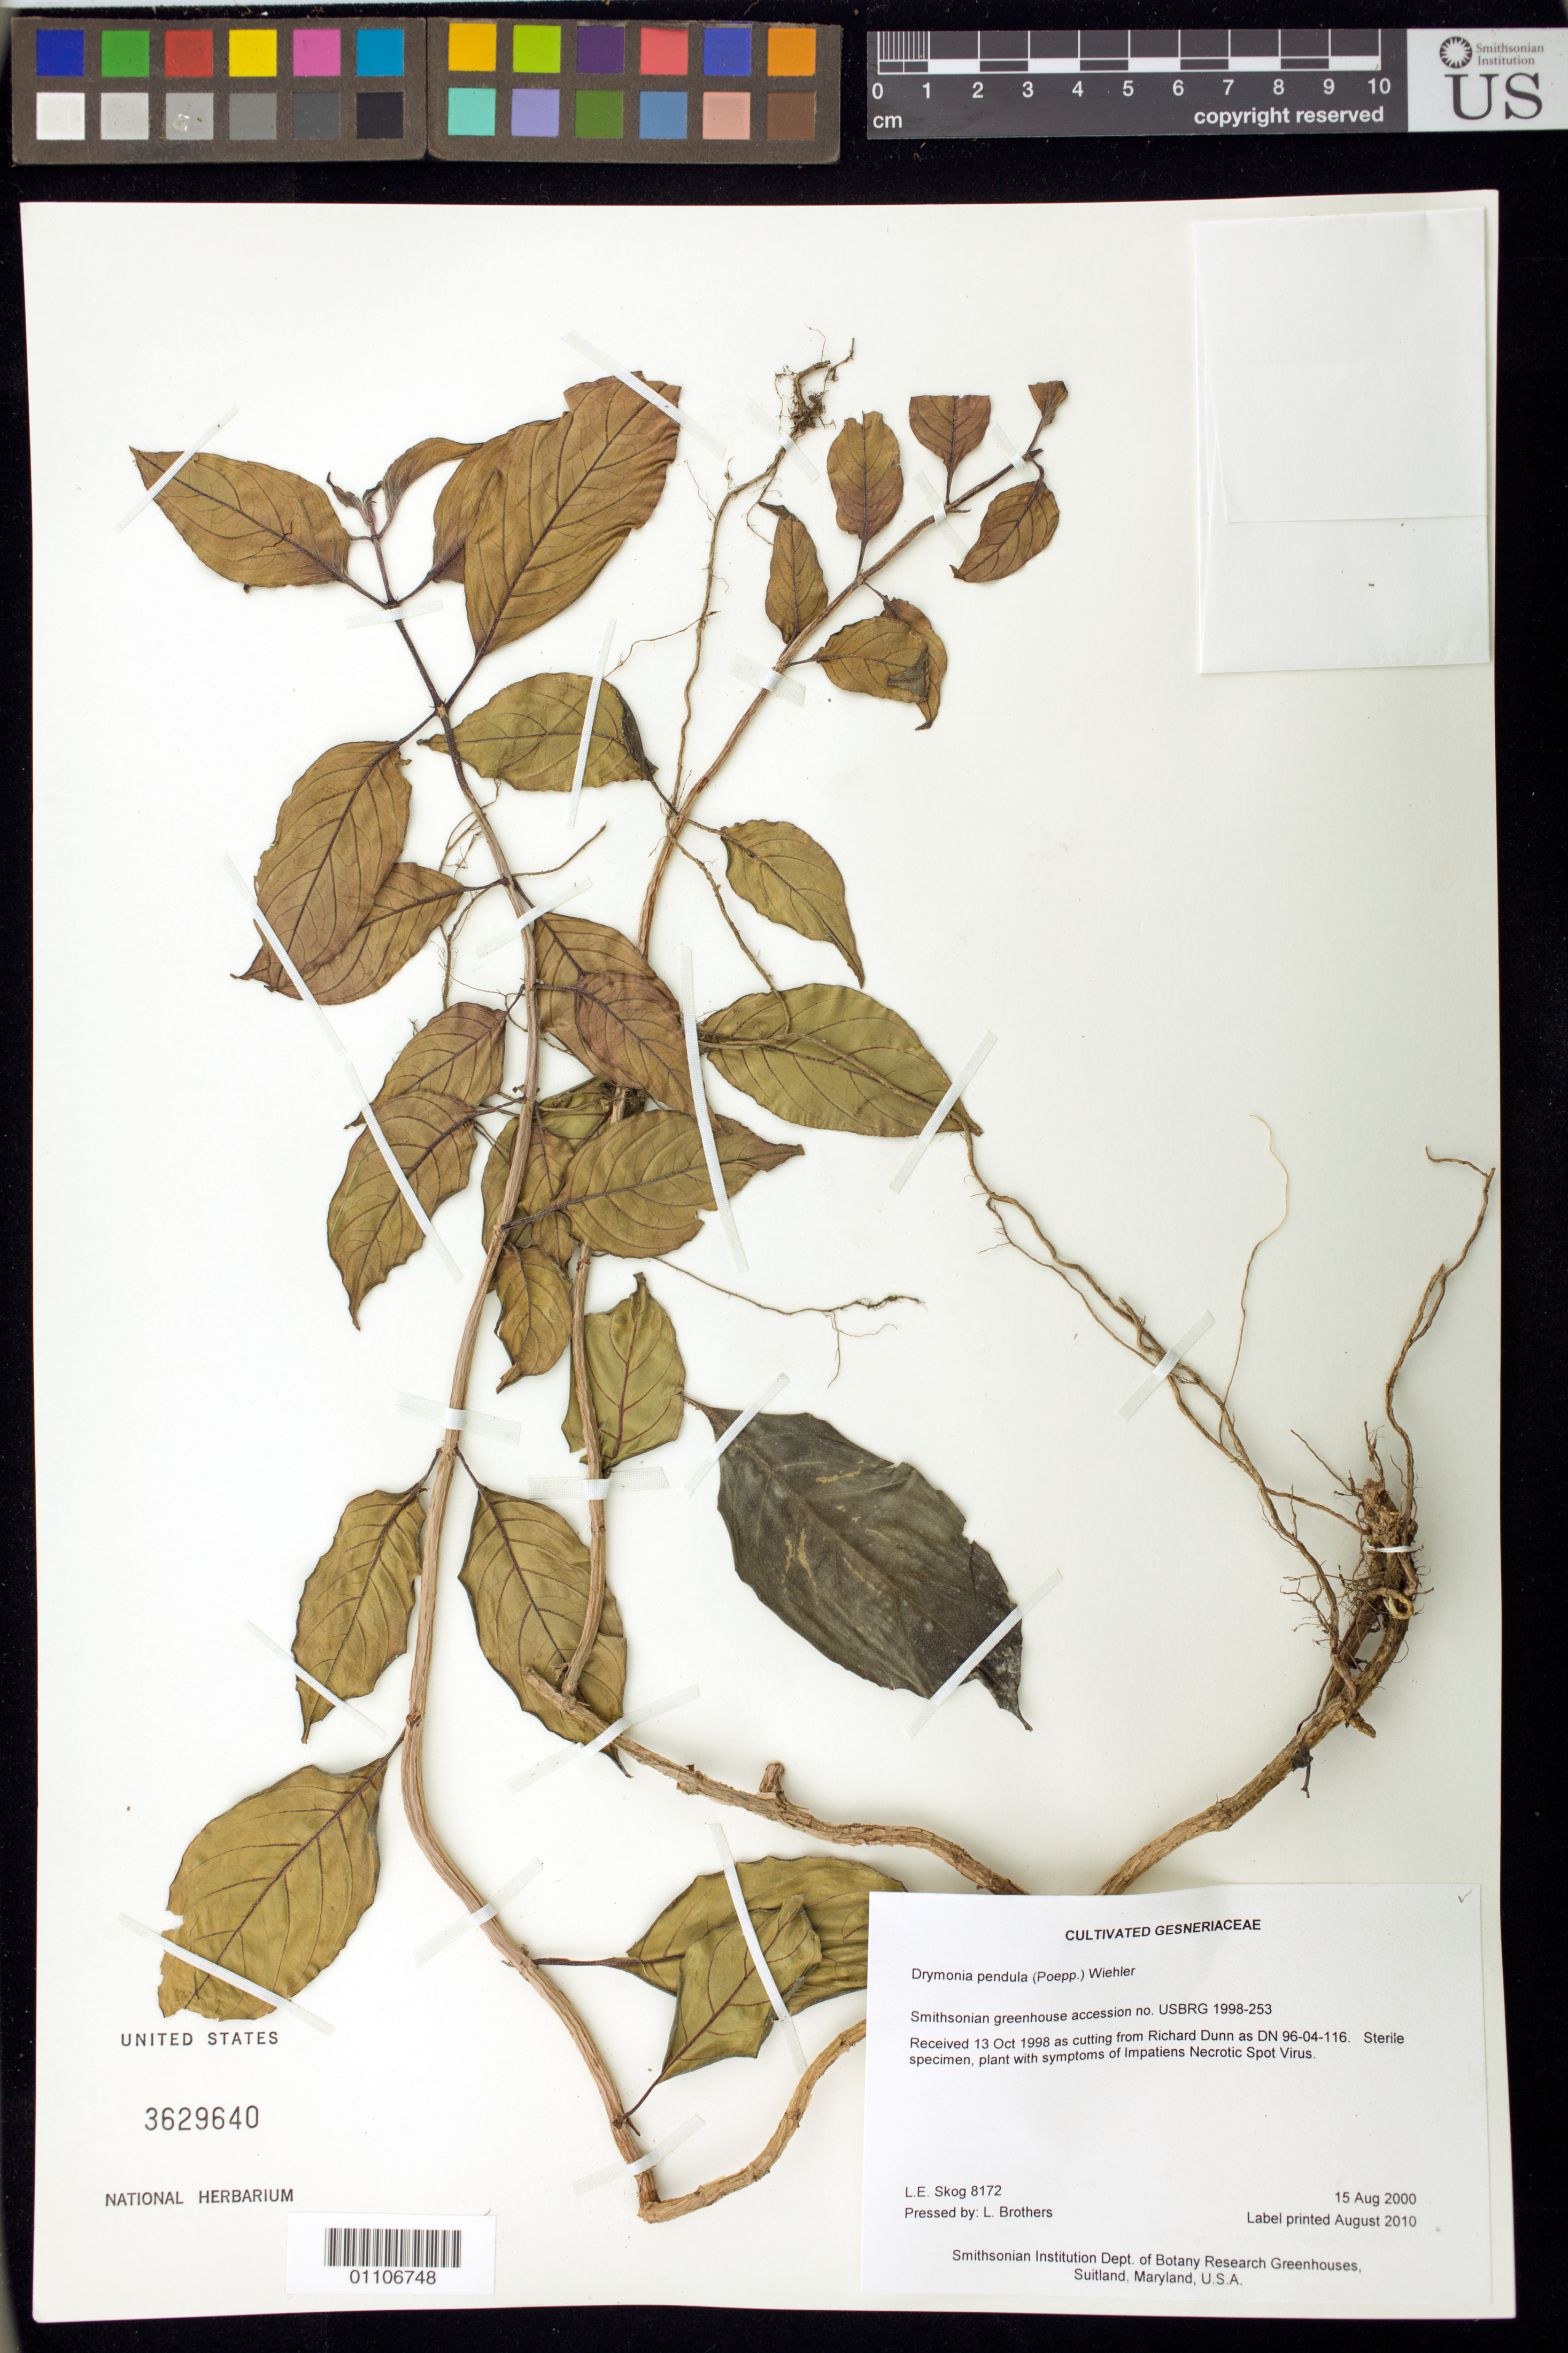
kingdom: Plantae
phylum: Tracheophyta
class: Magnoliopsida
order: Lamiales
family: Gesneriaceae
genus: Drymonia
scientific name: Drymonia pendula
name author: (Poepp.) Wiehler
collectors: L. E. Skog & L. Brothers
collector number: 8172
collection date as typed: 15 Aug 2000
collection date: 2000-08-15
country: United States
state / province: Maryland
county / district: Prince George's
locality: Smithsonian Institution Dept. of Botany Research Greenhouses, Suitland, Maryland, U.S.A.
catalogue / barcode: US 3629640